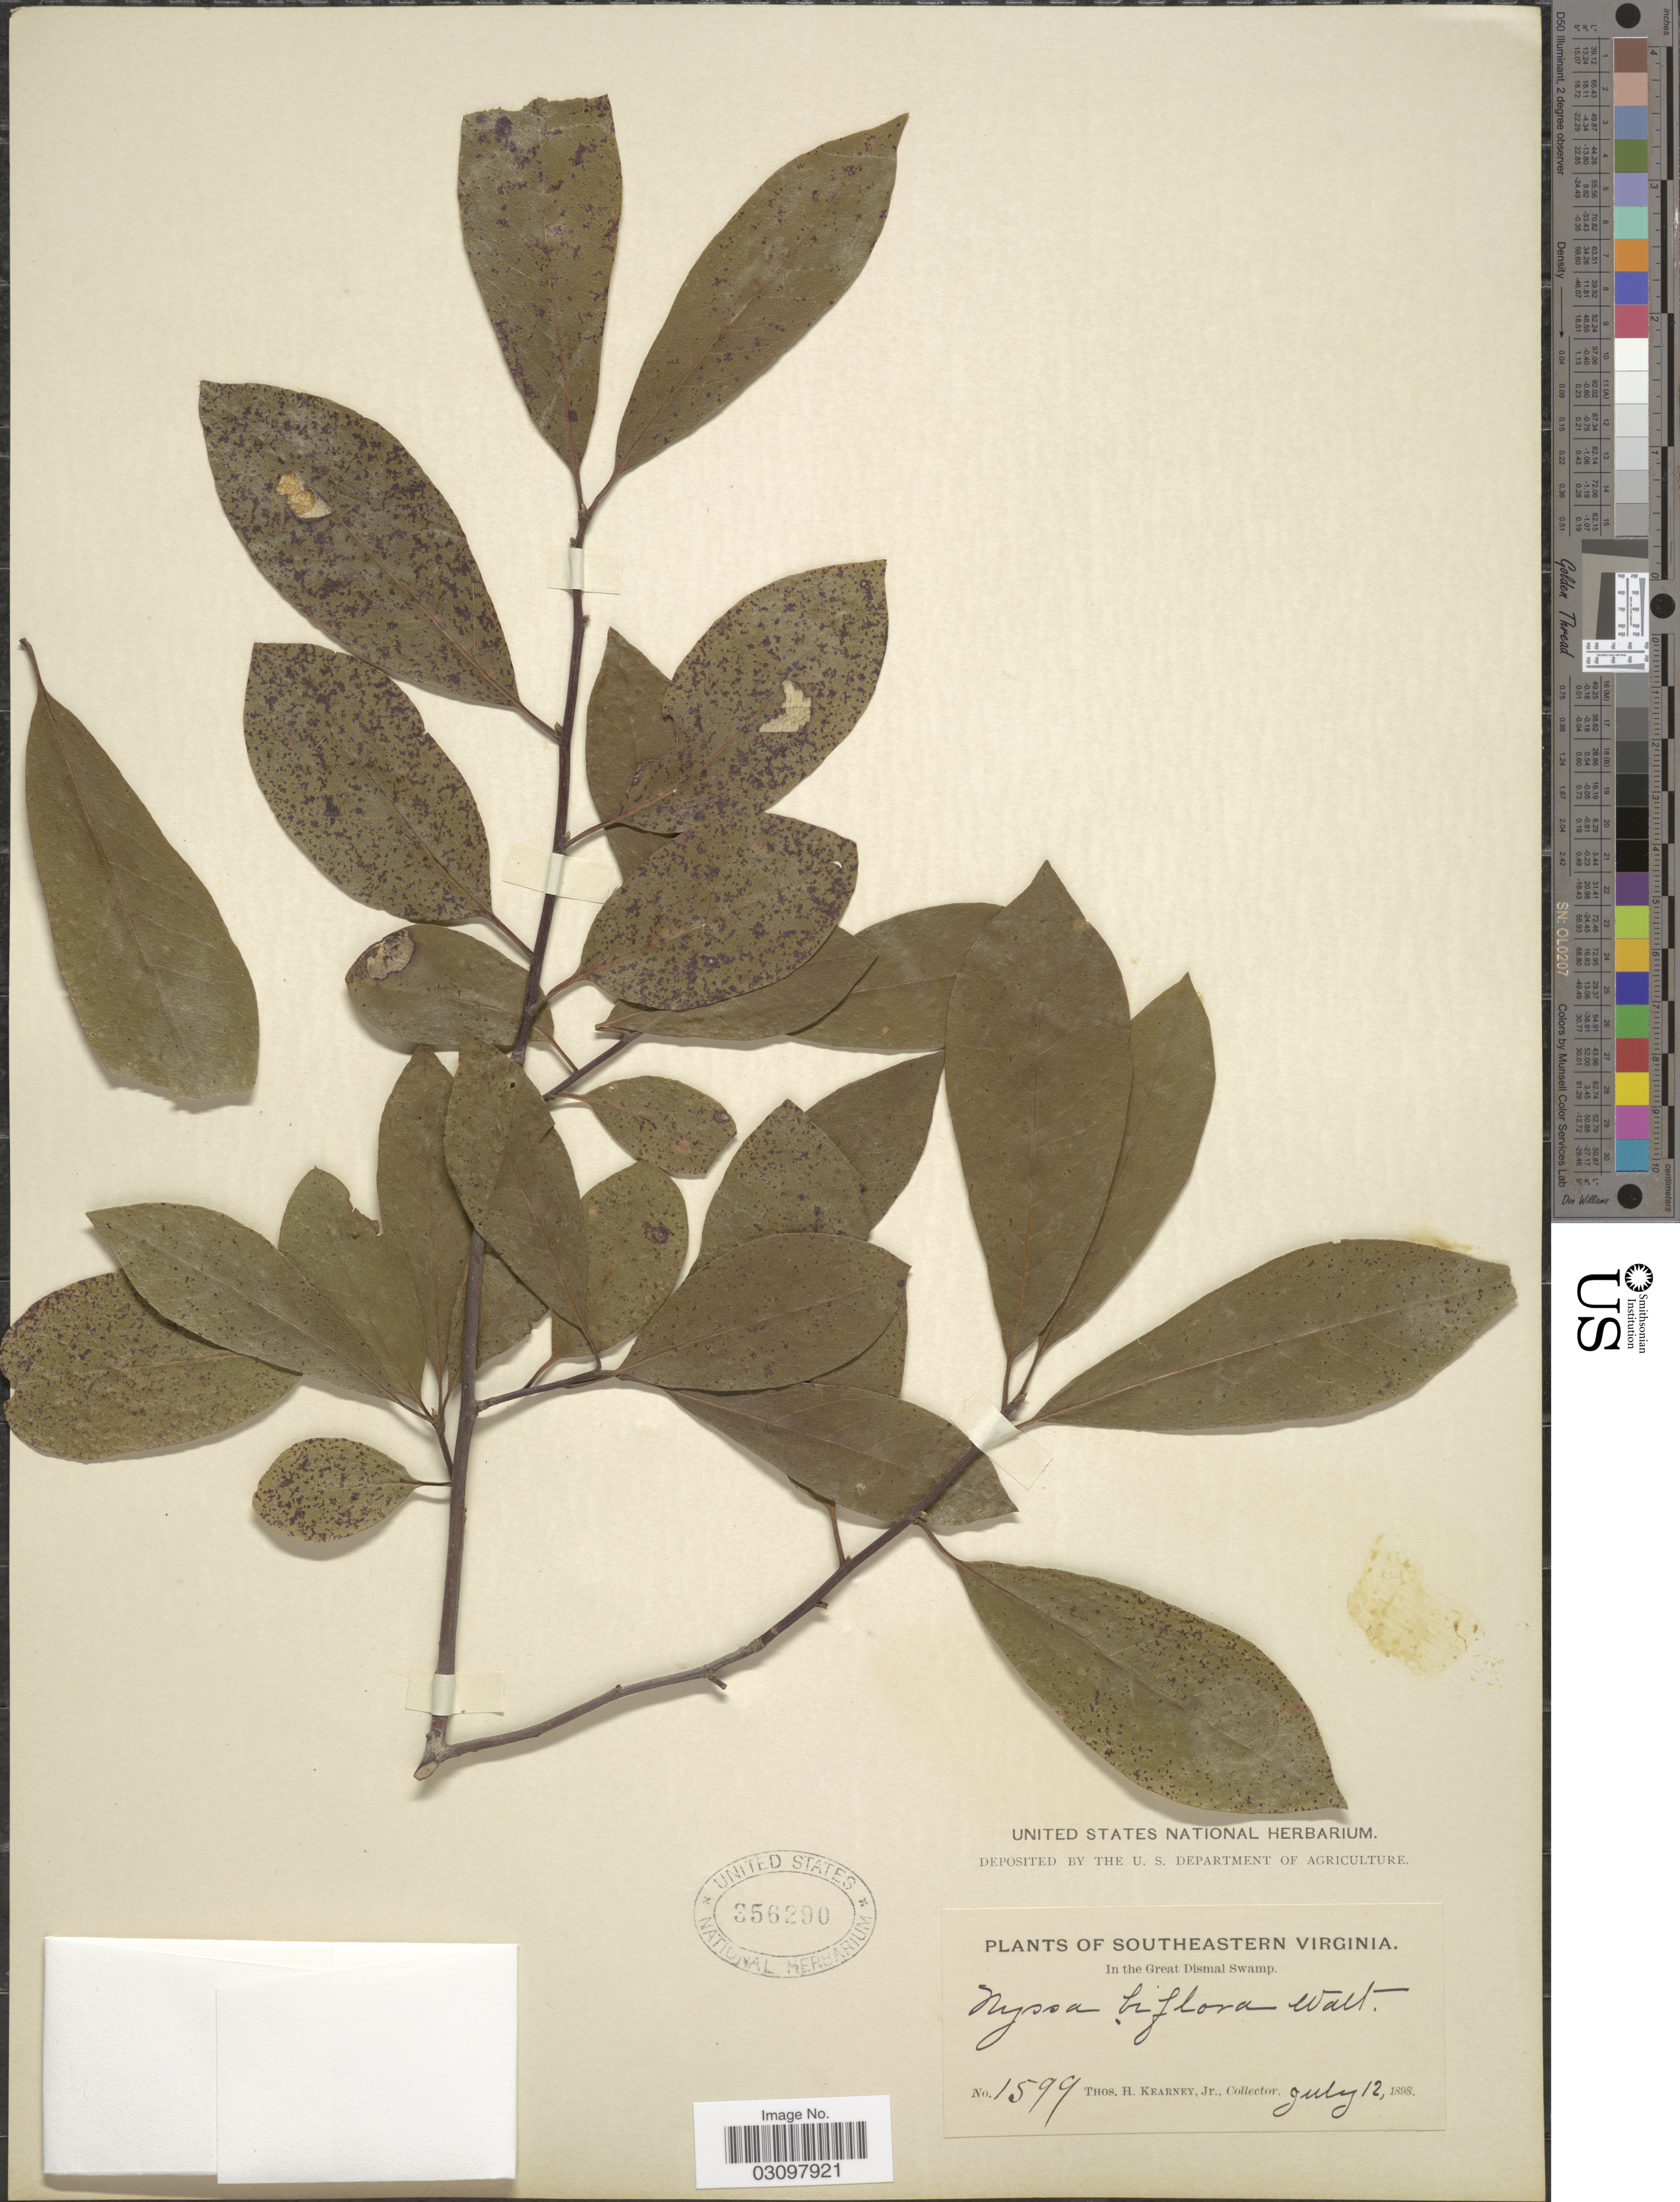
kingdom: Plantae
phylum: Tracheophyta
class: Magnoliopsida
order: Cornales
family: Nyssaceae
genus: Nyssa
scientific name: Nyssa sylvatica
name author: Marshall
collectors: T. H. Kearney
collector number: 1599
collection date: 1898-07-12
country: United States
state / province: Virginia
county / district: City of Chesapeake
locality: Southeastern Virginia. In the Great Dismal Swamp.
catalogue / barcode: US 356290